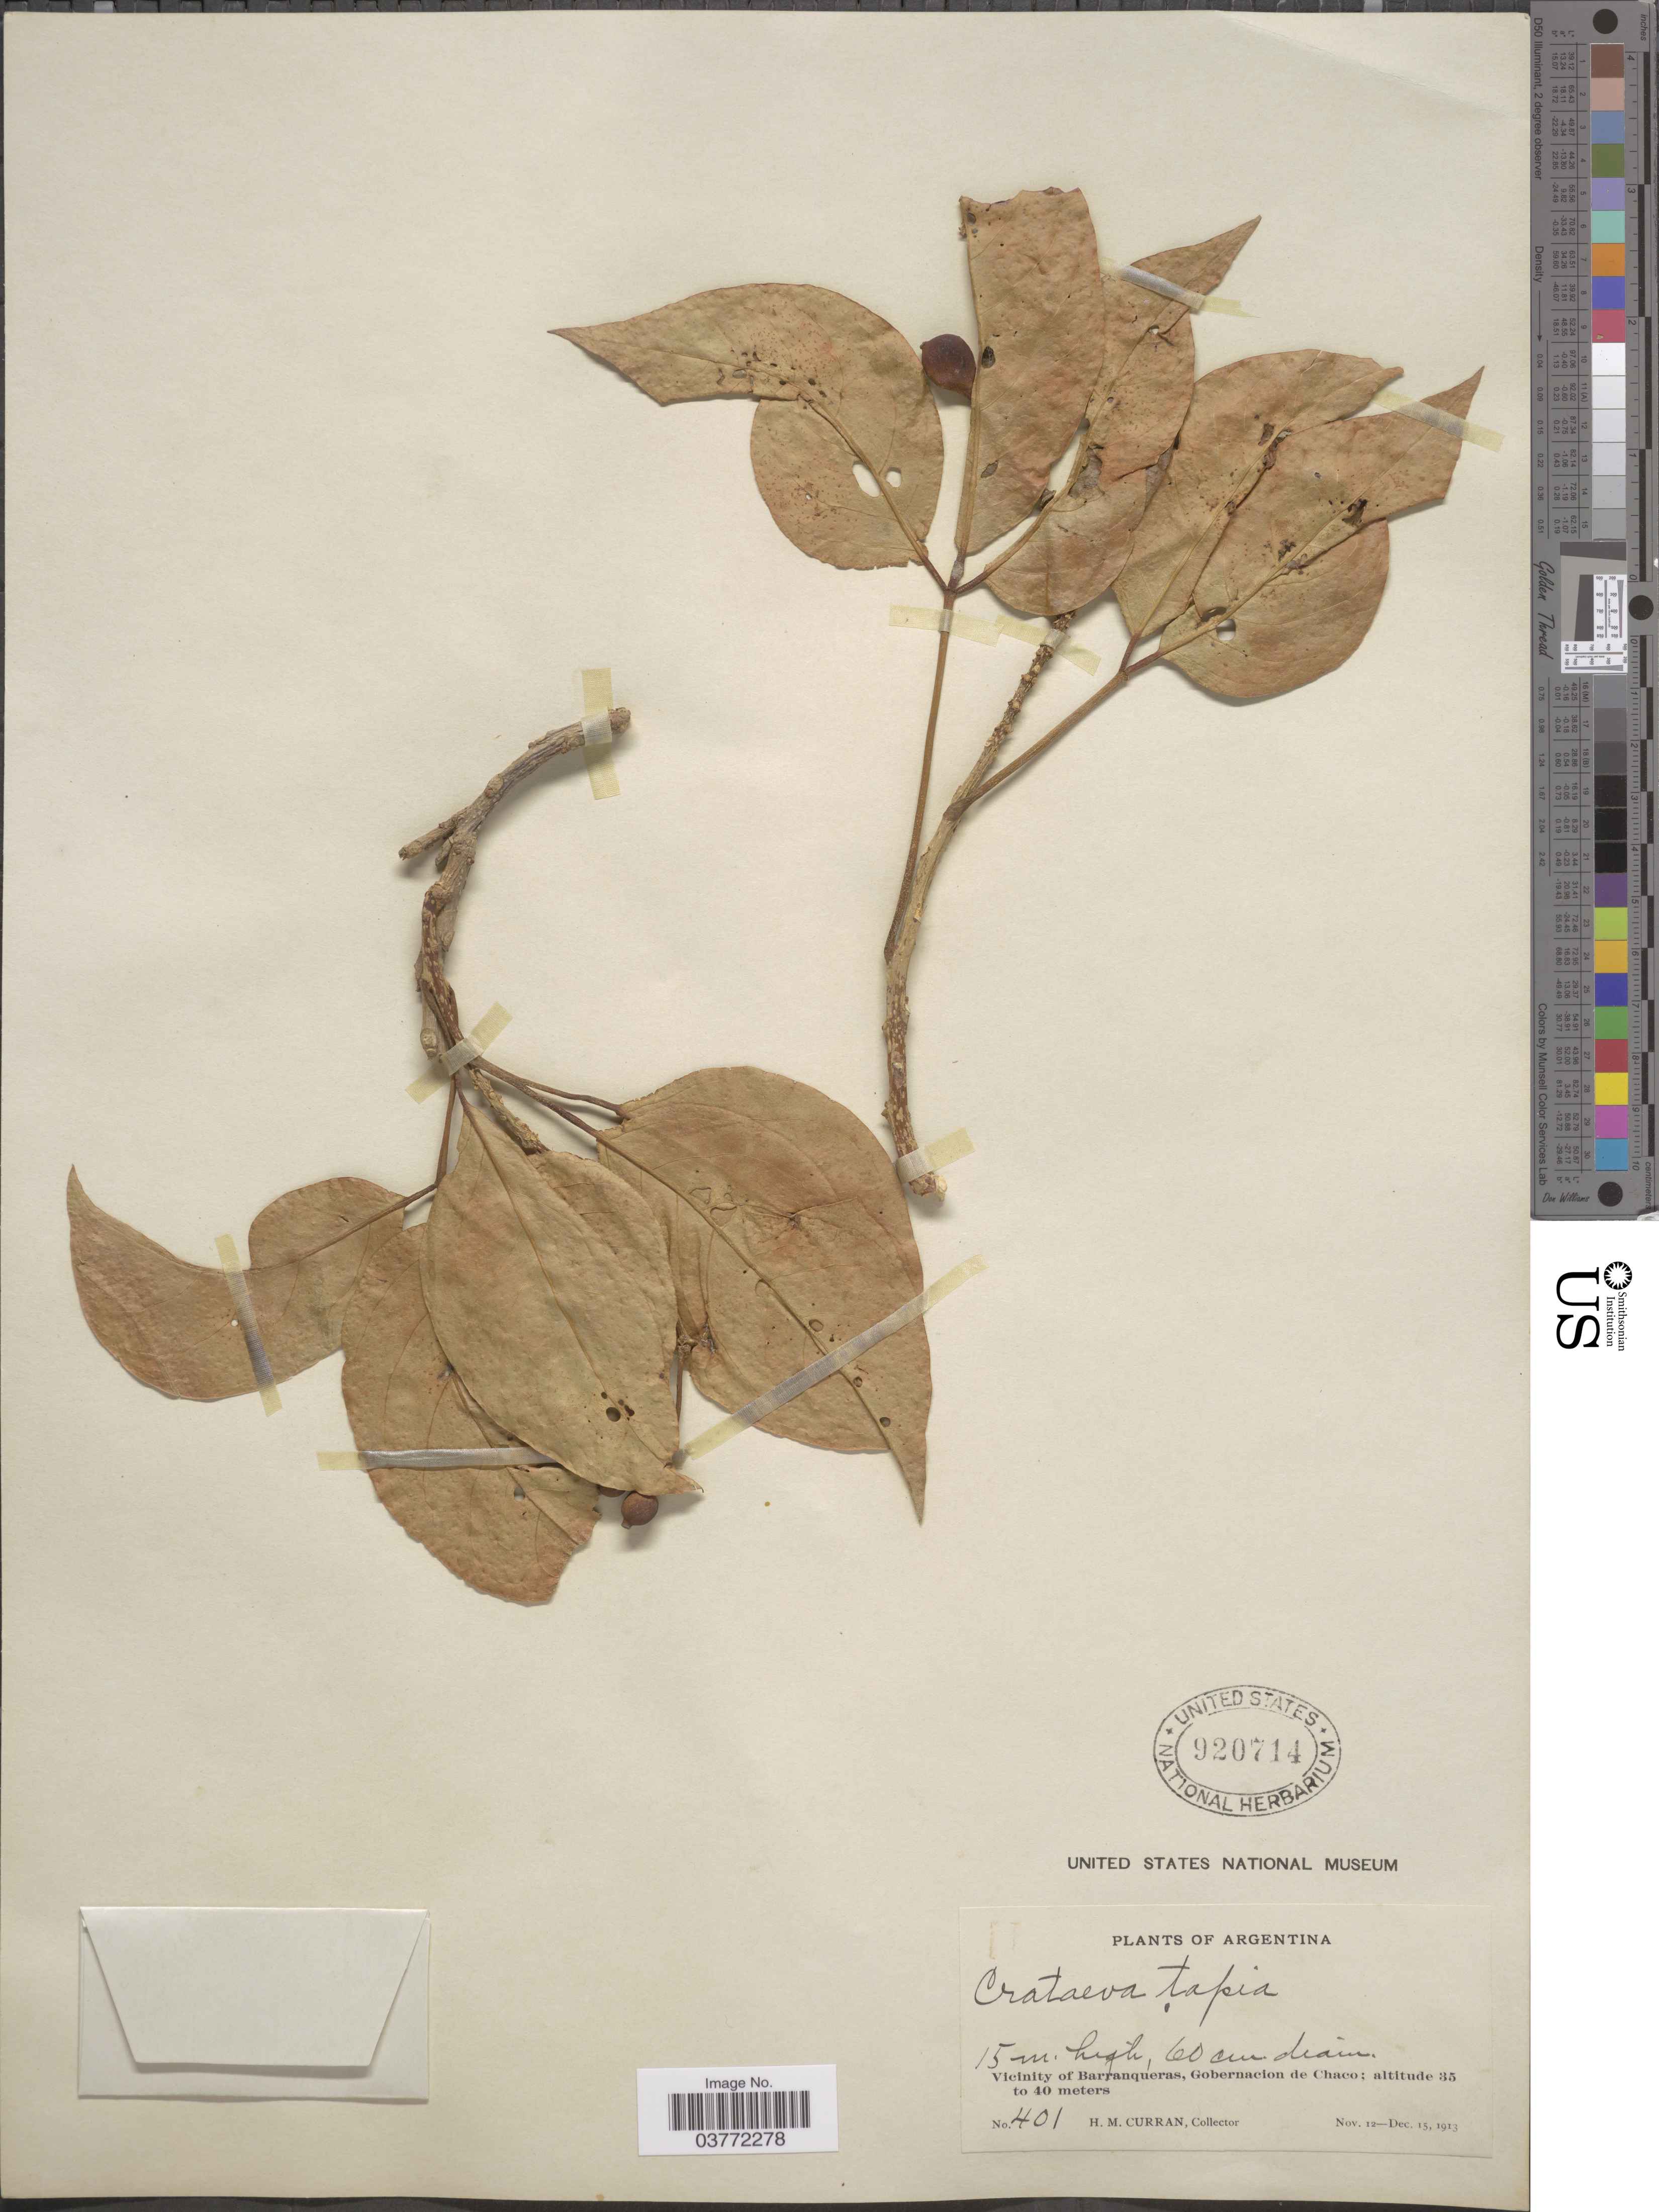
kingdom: Plantae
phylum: Tracheophyta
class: Magnoliopsida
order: Brassicales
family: Capparaceae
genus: Crateva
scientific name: Crateva tapia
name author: L.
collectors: H. M. Curran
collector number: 401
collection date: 1913-11-12/1913-12-15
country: Argentina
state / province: Chaco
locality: Vicinity of Barranqueras, Gobernacion de Chaco.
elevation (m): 35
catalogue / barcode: US 920714